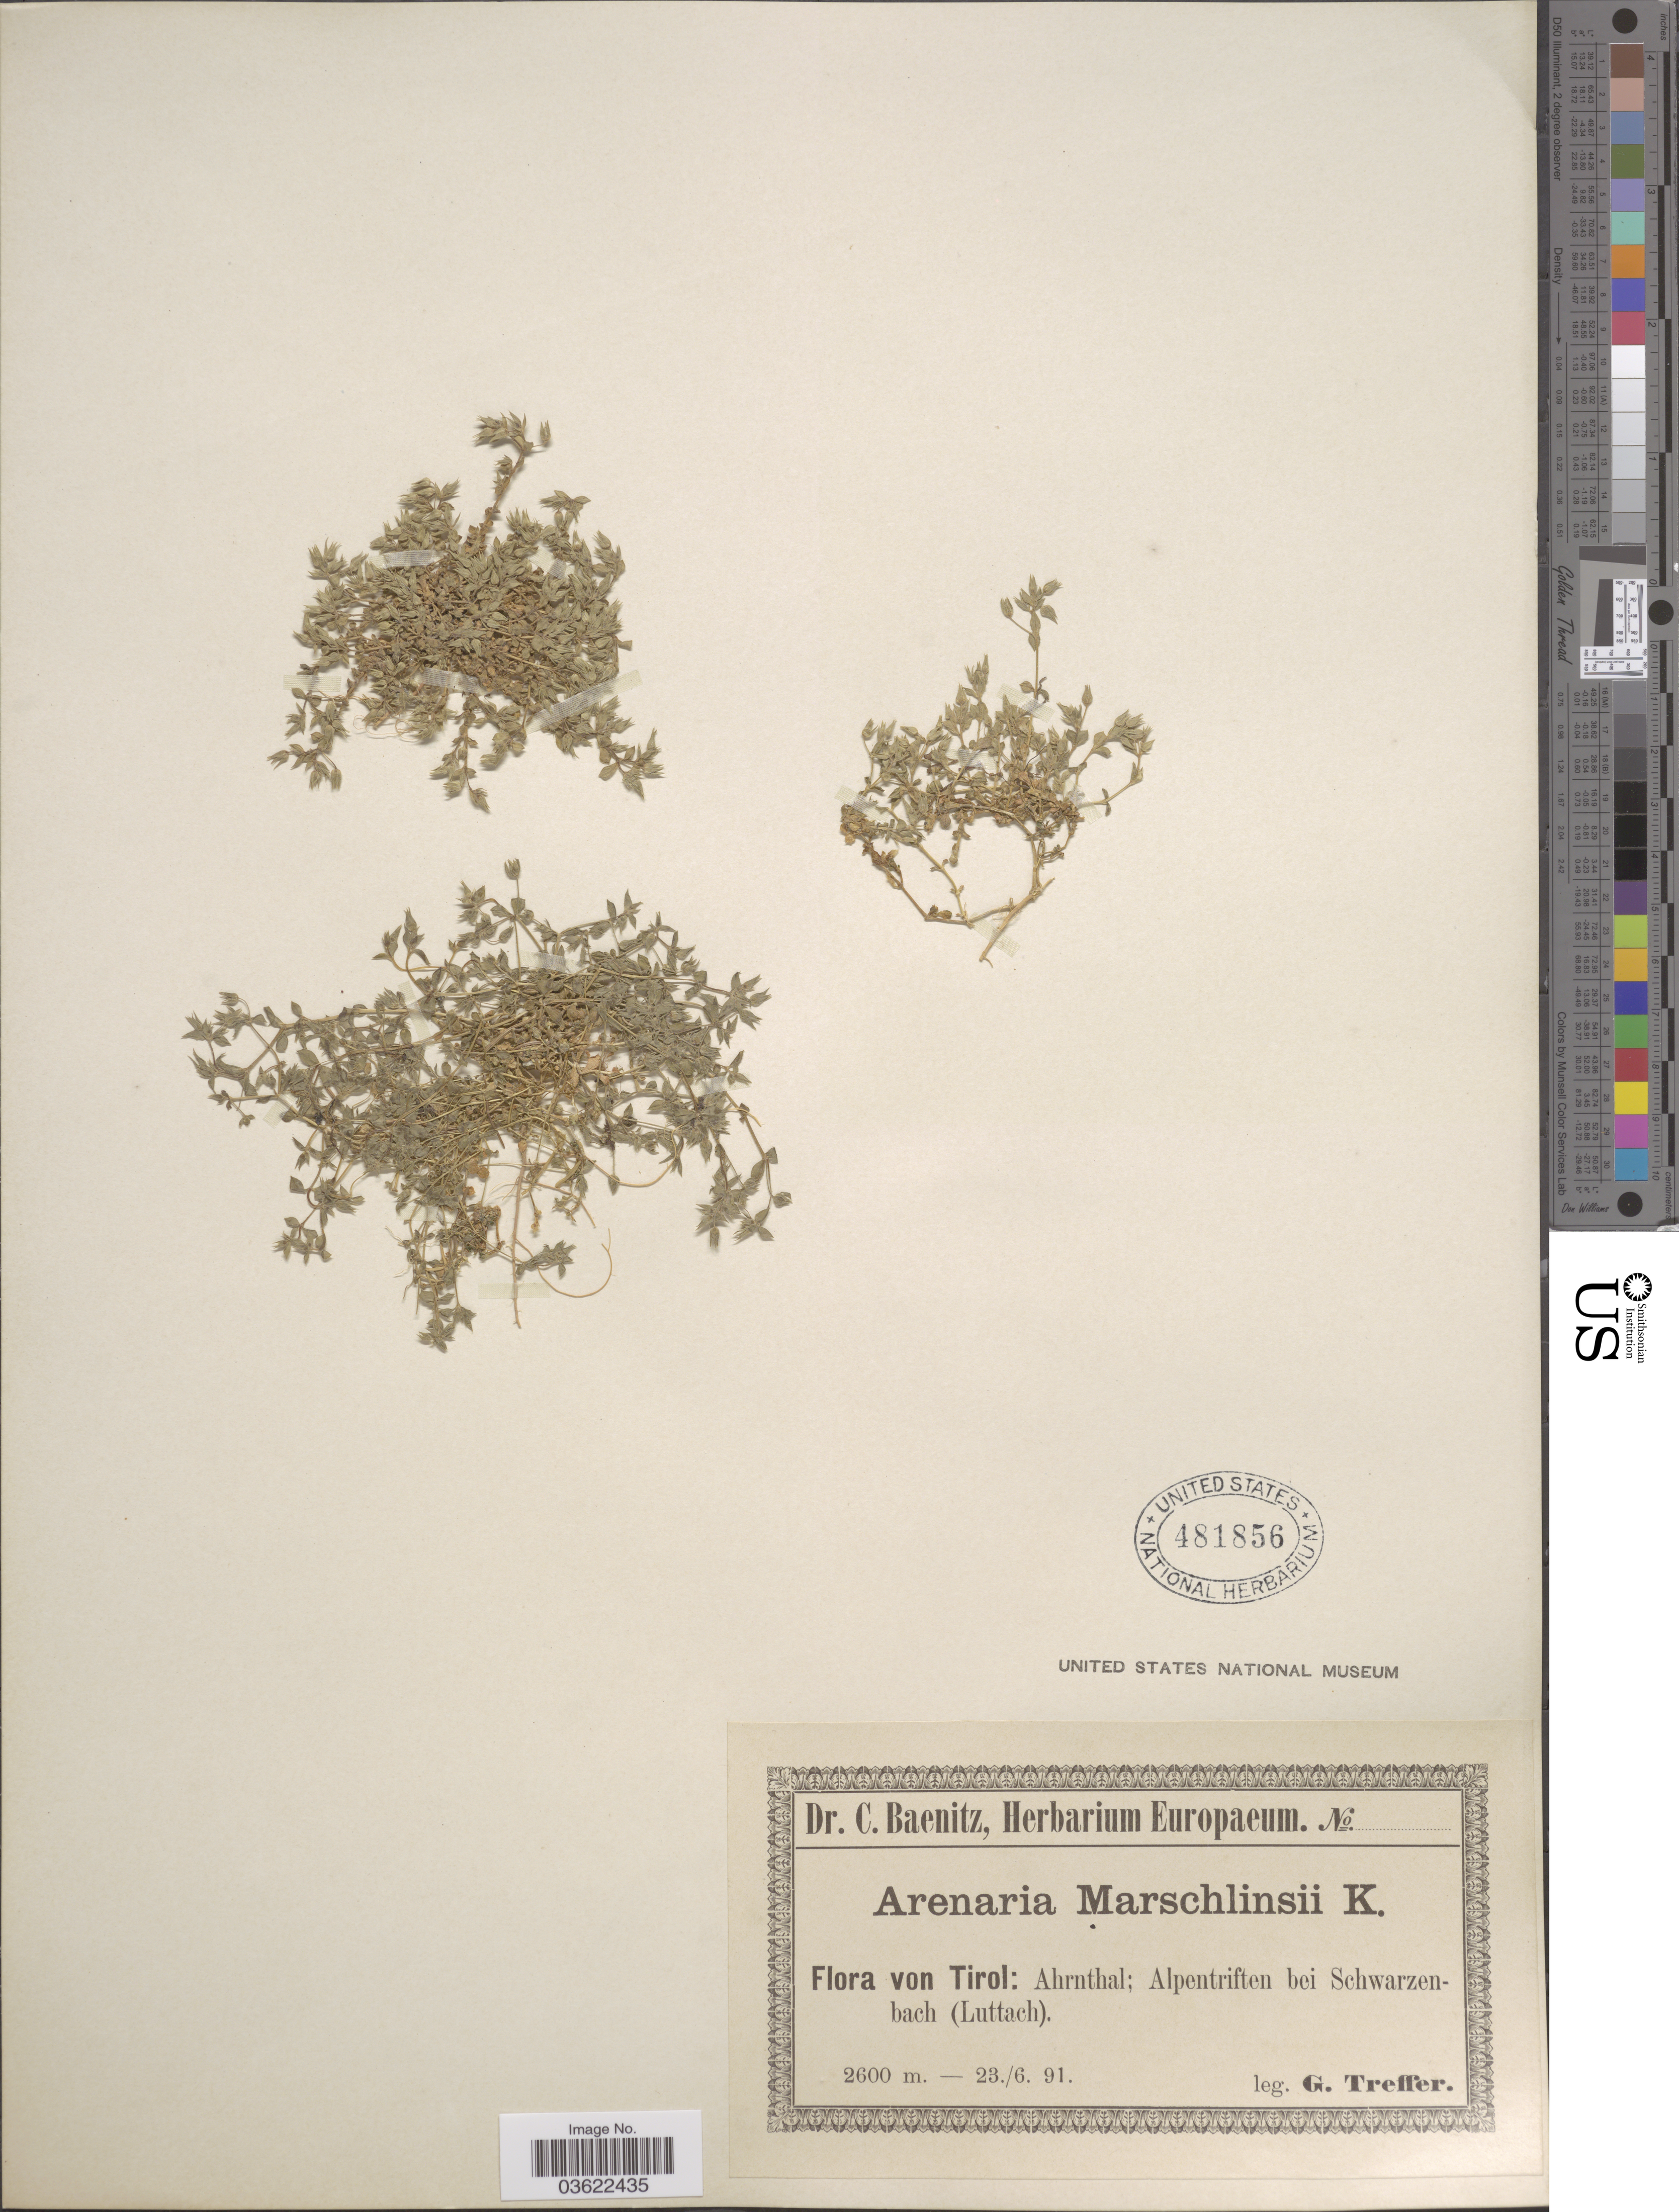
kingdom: Plantae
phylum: Tracheophyta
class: Magnoliopsida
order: Caryophyllales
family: Caryophyllaceae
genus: Arenaria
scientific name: Arenaria marschlinsii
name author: W.D.J. Koch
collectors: G. Treffer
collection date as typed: Transcribed d/m/y: 23/6/91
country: Austria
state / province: Tirol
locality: Ahrnthal; Alpentriften bei Schwarzenbach (Luttach).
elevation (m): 2600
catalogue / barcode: US 481856